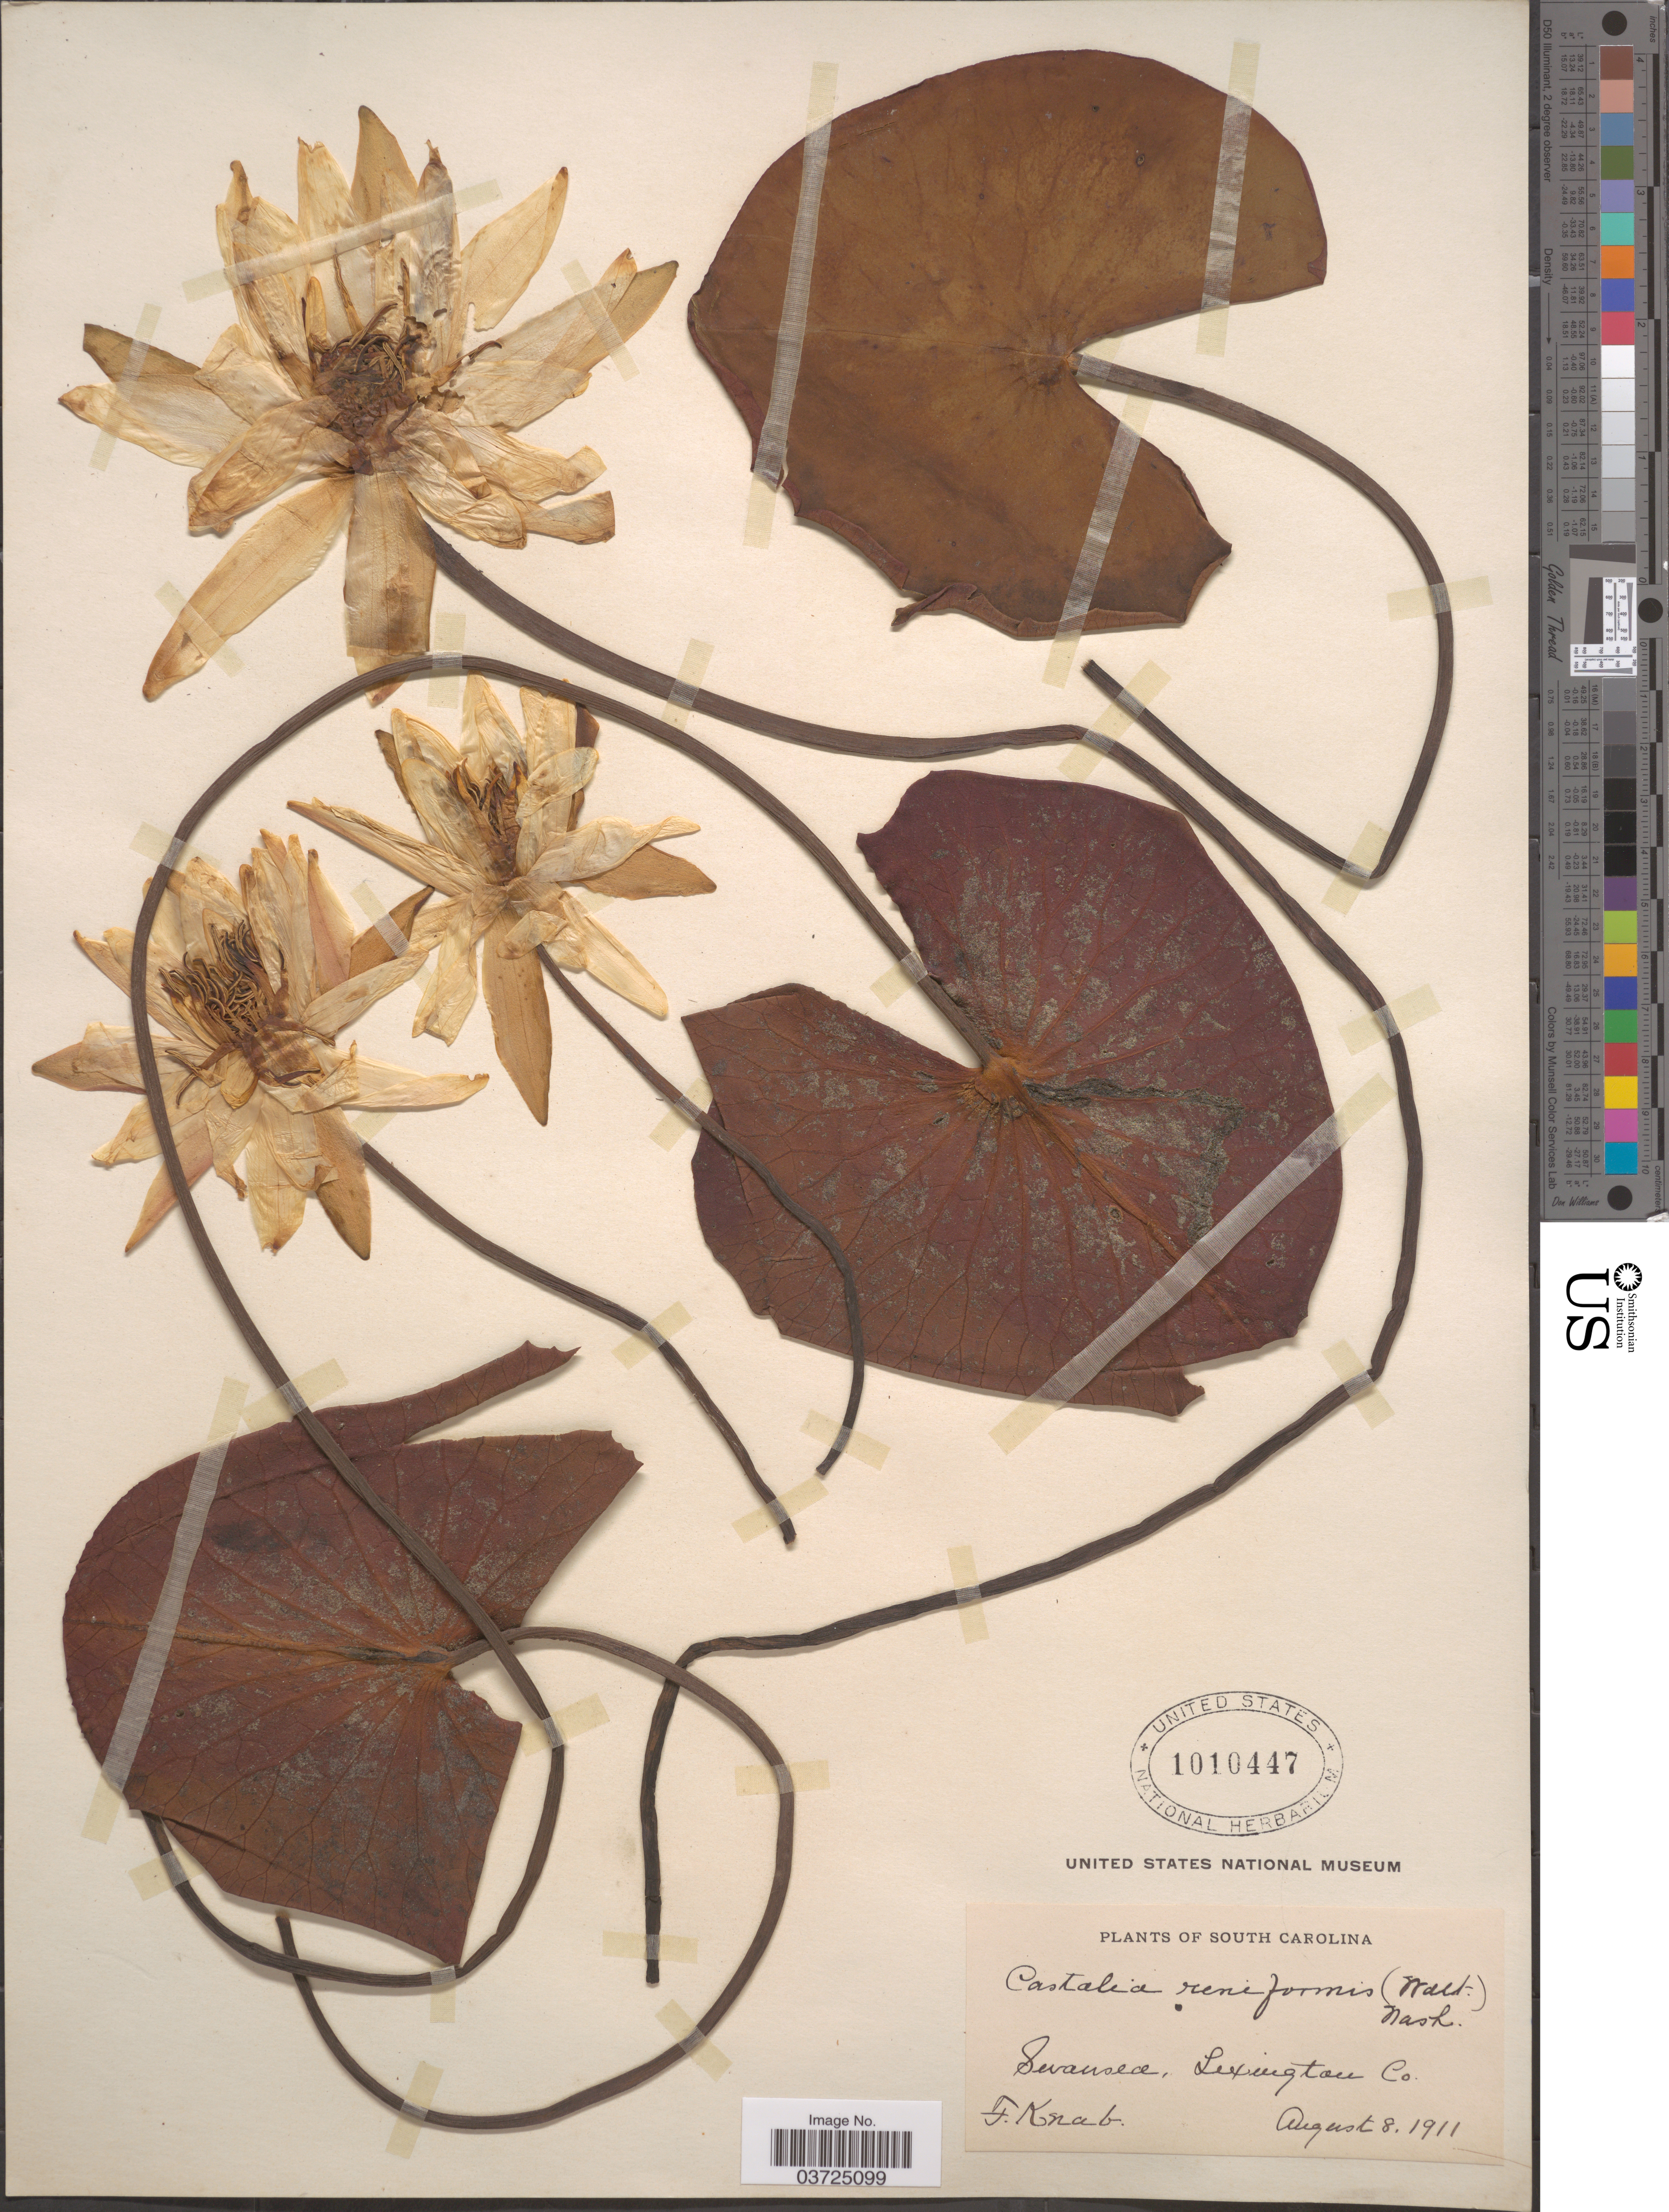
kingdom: Plantae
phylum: Tracheophyta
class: Magnoliopsida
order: Nymphaeales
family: Nymphaeaceae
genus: Nymphaea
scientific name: Nymphaea reniformis Walter, nom. rejic.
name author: Walter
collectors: F. Knab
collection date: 1911-08-08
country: United States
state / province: South Carolina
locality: Swansea, Lexington Co.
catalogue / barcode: US 1010447